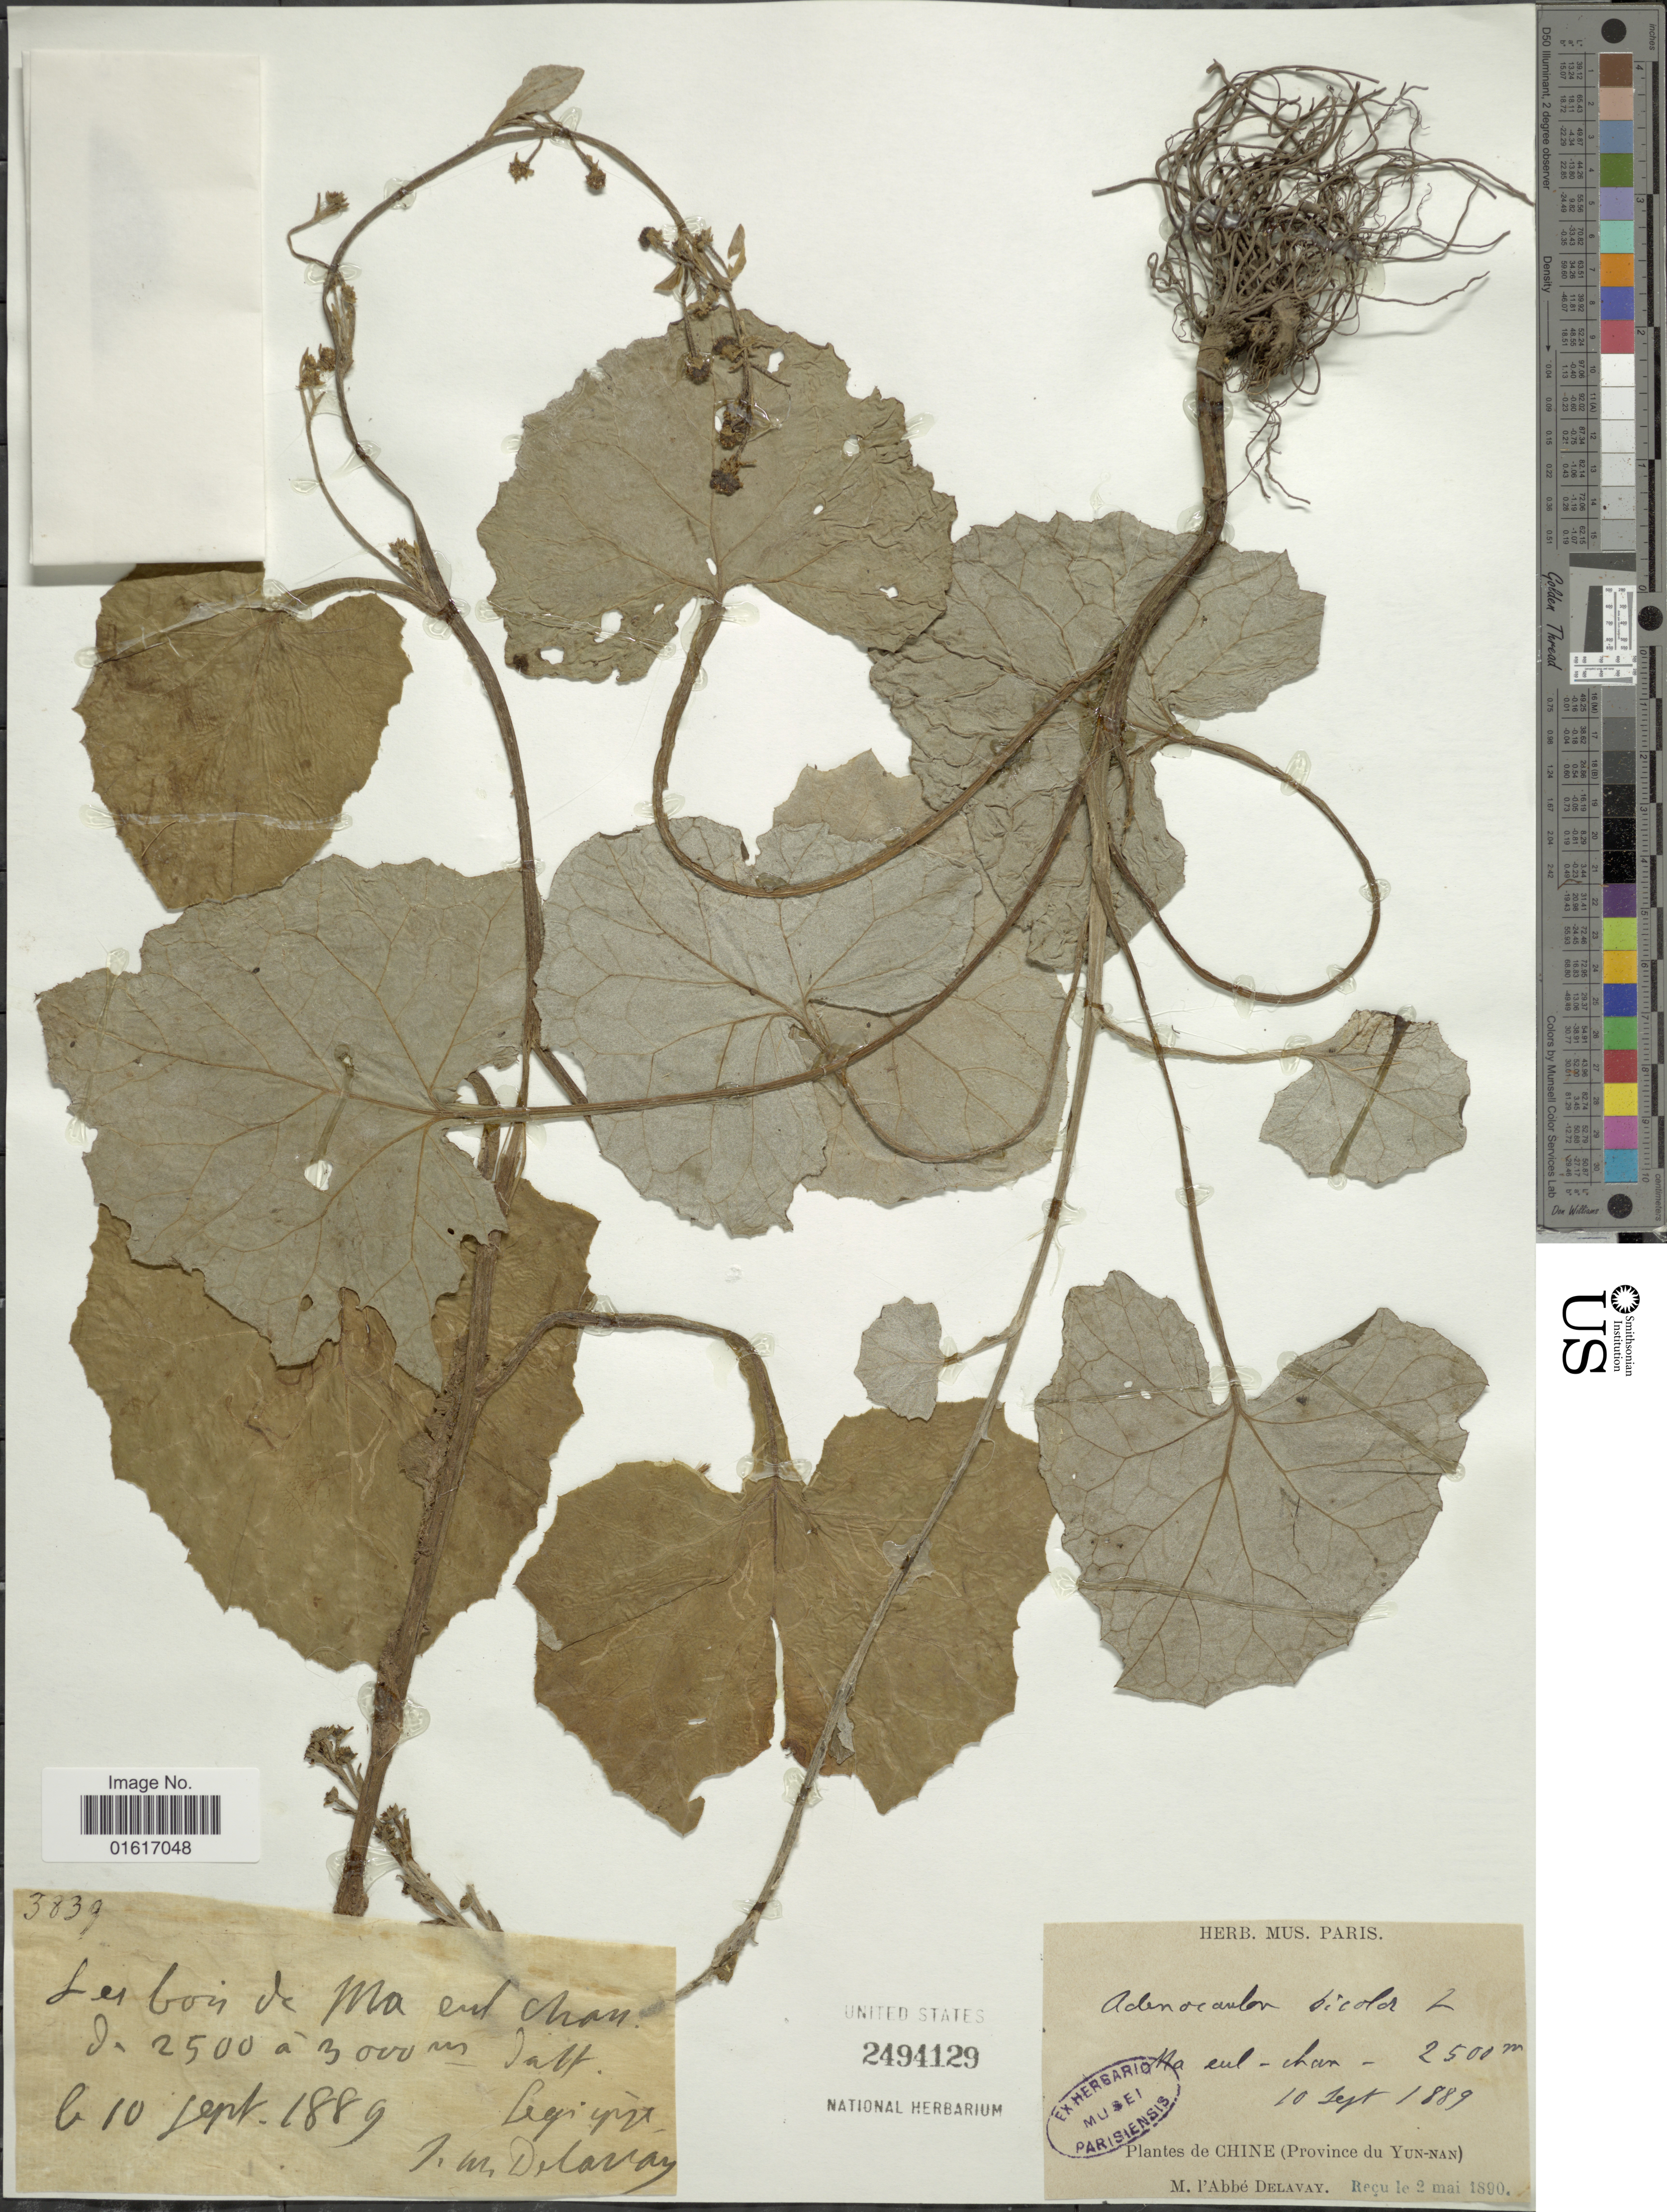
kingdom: Plantae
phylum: Tracheophyta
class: Magnoliopsida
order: Asterales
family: Asteraceae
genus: Adenocaulon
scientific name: Adenocaulon himalaicum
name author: Edgew.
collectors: M. Delavay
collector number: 3839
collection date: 1889-09-10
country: China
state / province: Yunnan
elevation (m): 2500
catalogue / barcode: US 2494129